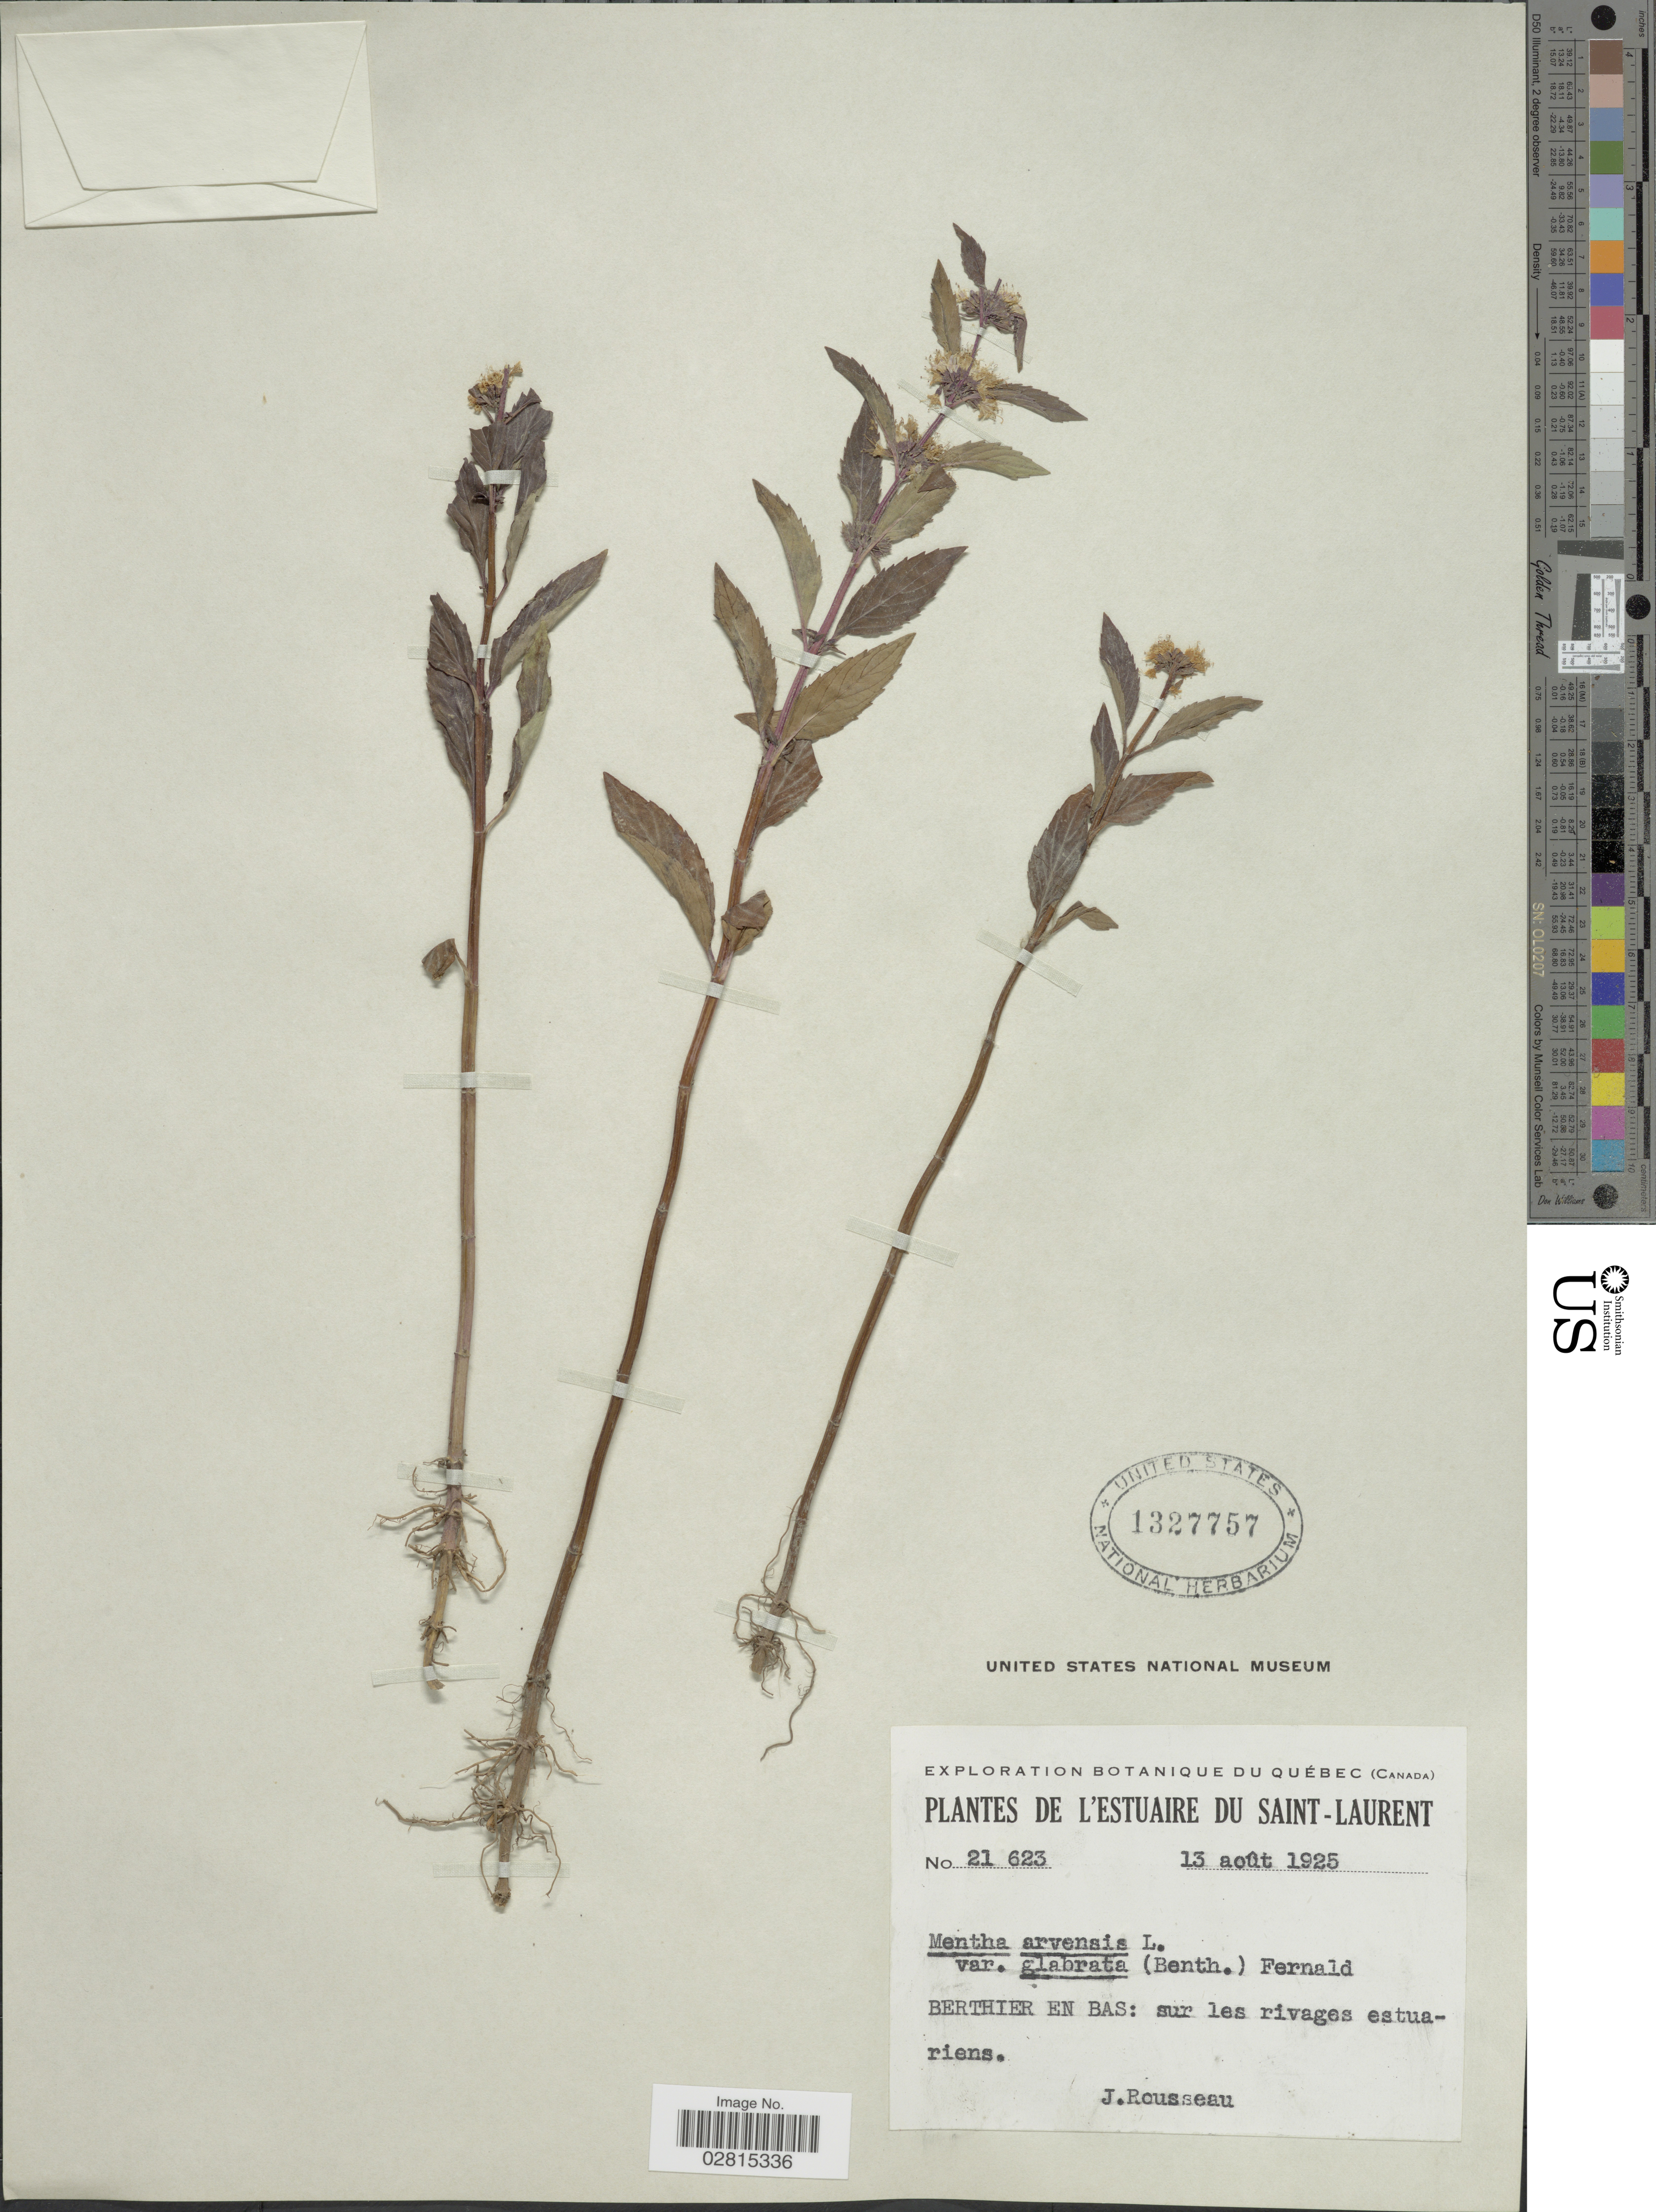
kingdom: Plantae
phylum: Tracheophyta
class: Magnoliopsida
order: Lamiales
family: Lamiaceae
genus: Mentha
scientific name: Mentha canadensis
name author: L.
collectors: J. Rousseau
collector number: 21623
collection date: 1925-08-13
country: Canada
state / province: Quebec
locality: L'Estuaire du Saint-Laurent. Berthier en Bas: sur les rivages estuariens.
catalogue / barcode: US 1327757